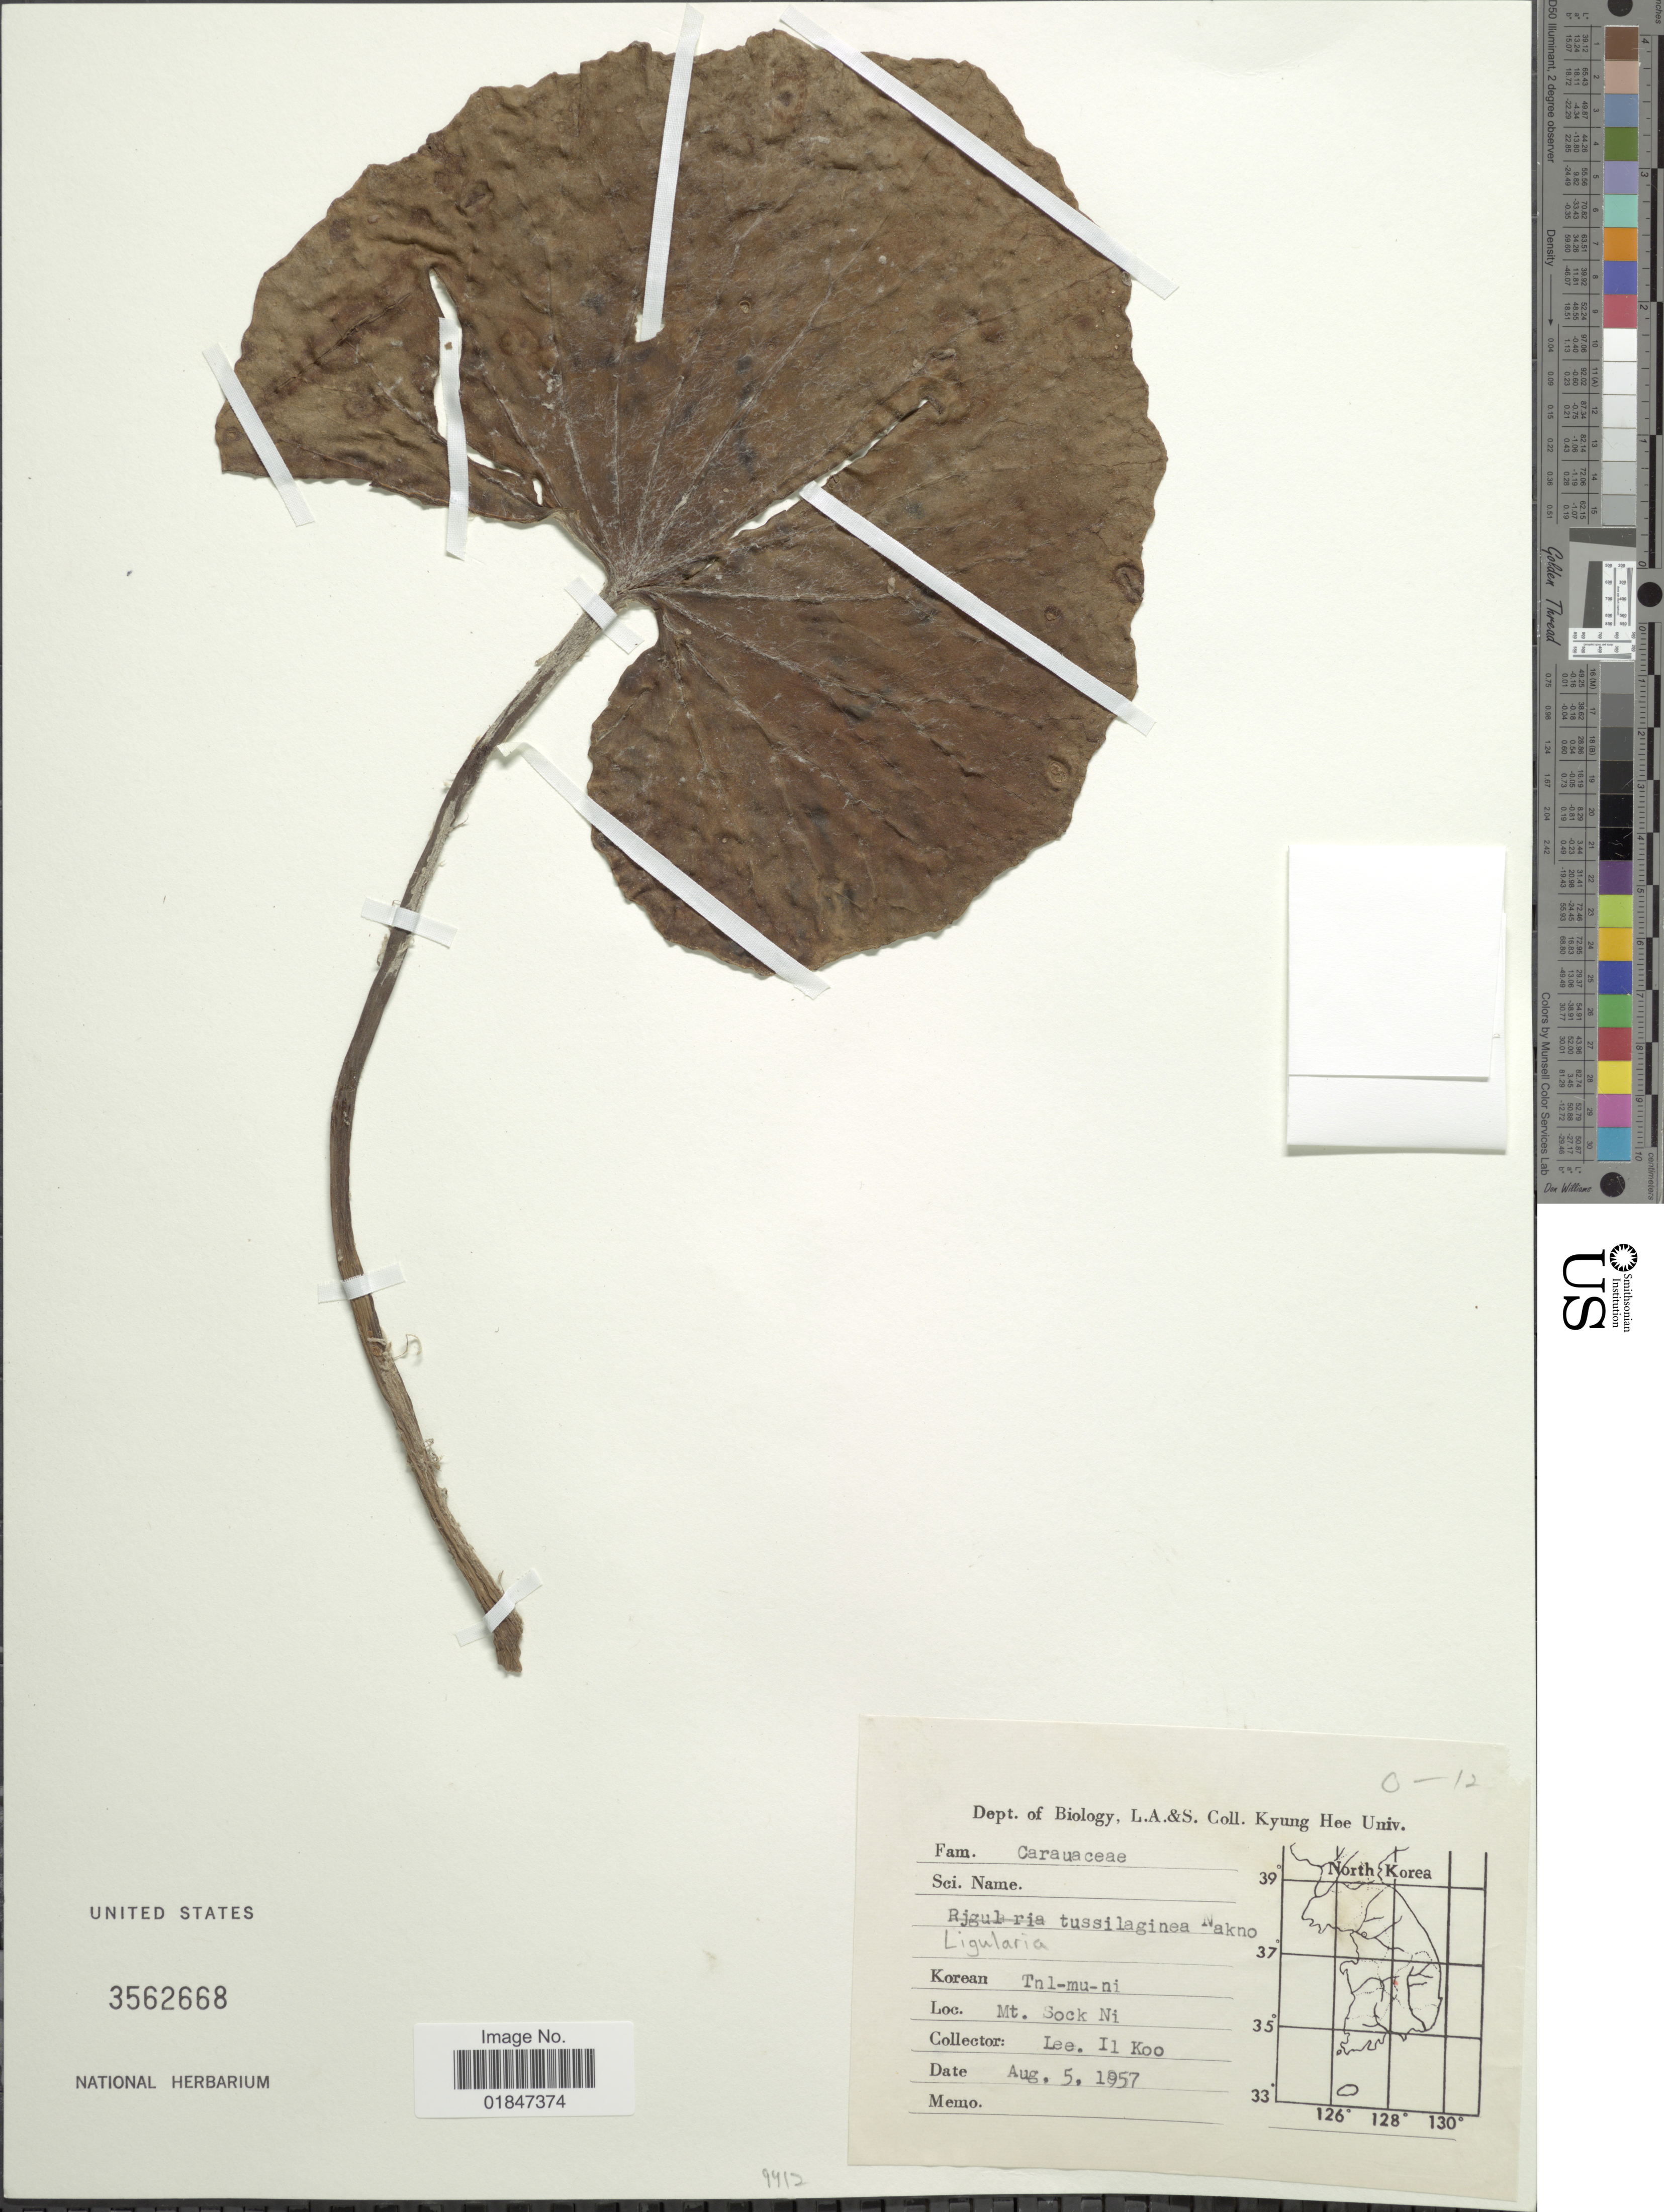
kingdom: Plantae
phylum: Tracheophyta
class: Magnoliopsida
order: Asterales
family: Asteraceae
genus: Farfugium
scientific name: Farfugium japonicum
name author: (L.) Kitam.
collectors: I. Lee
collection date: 1957-08-05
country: South Korea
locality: Mt. Sock Ni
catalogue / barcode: US 3562668